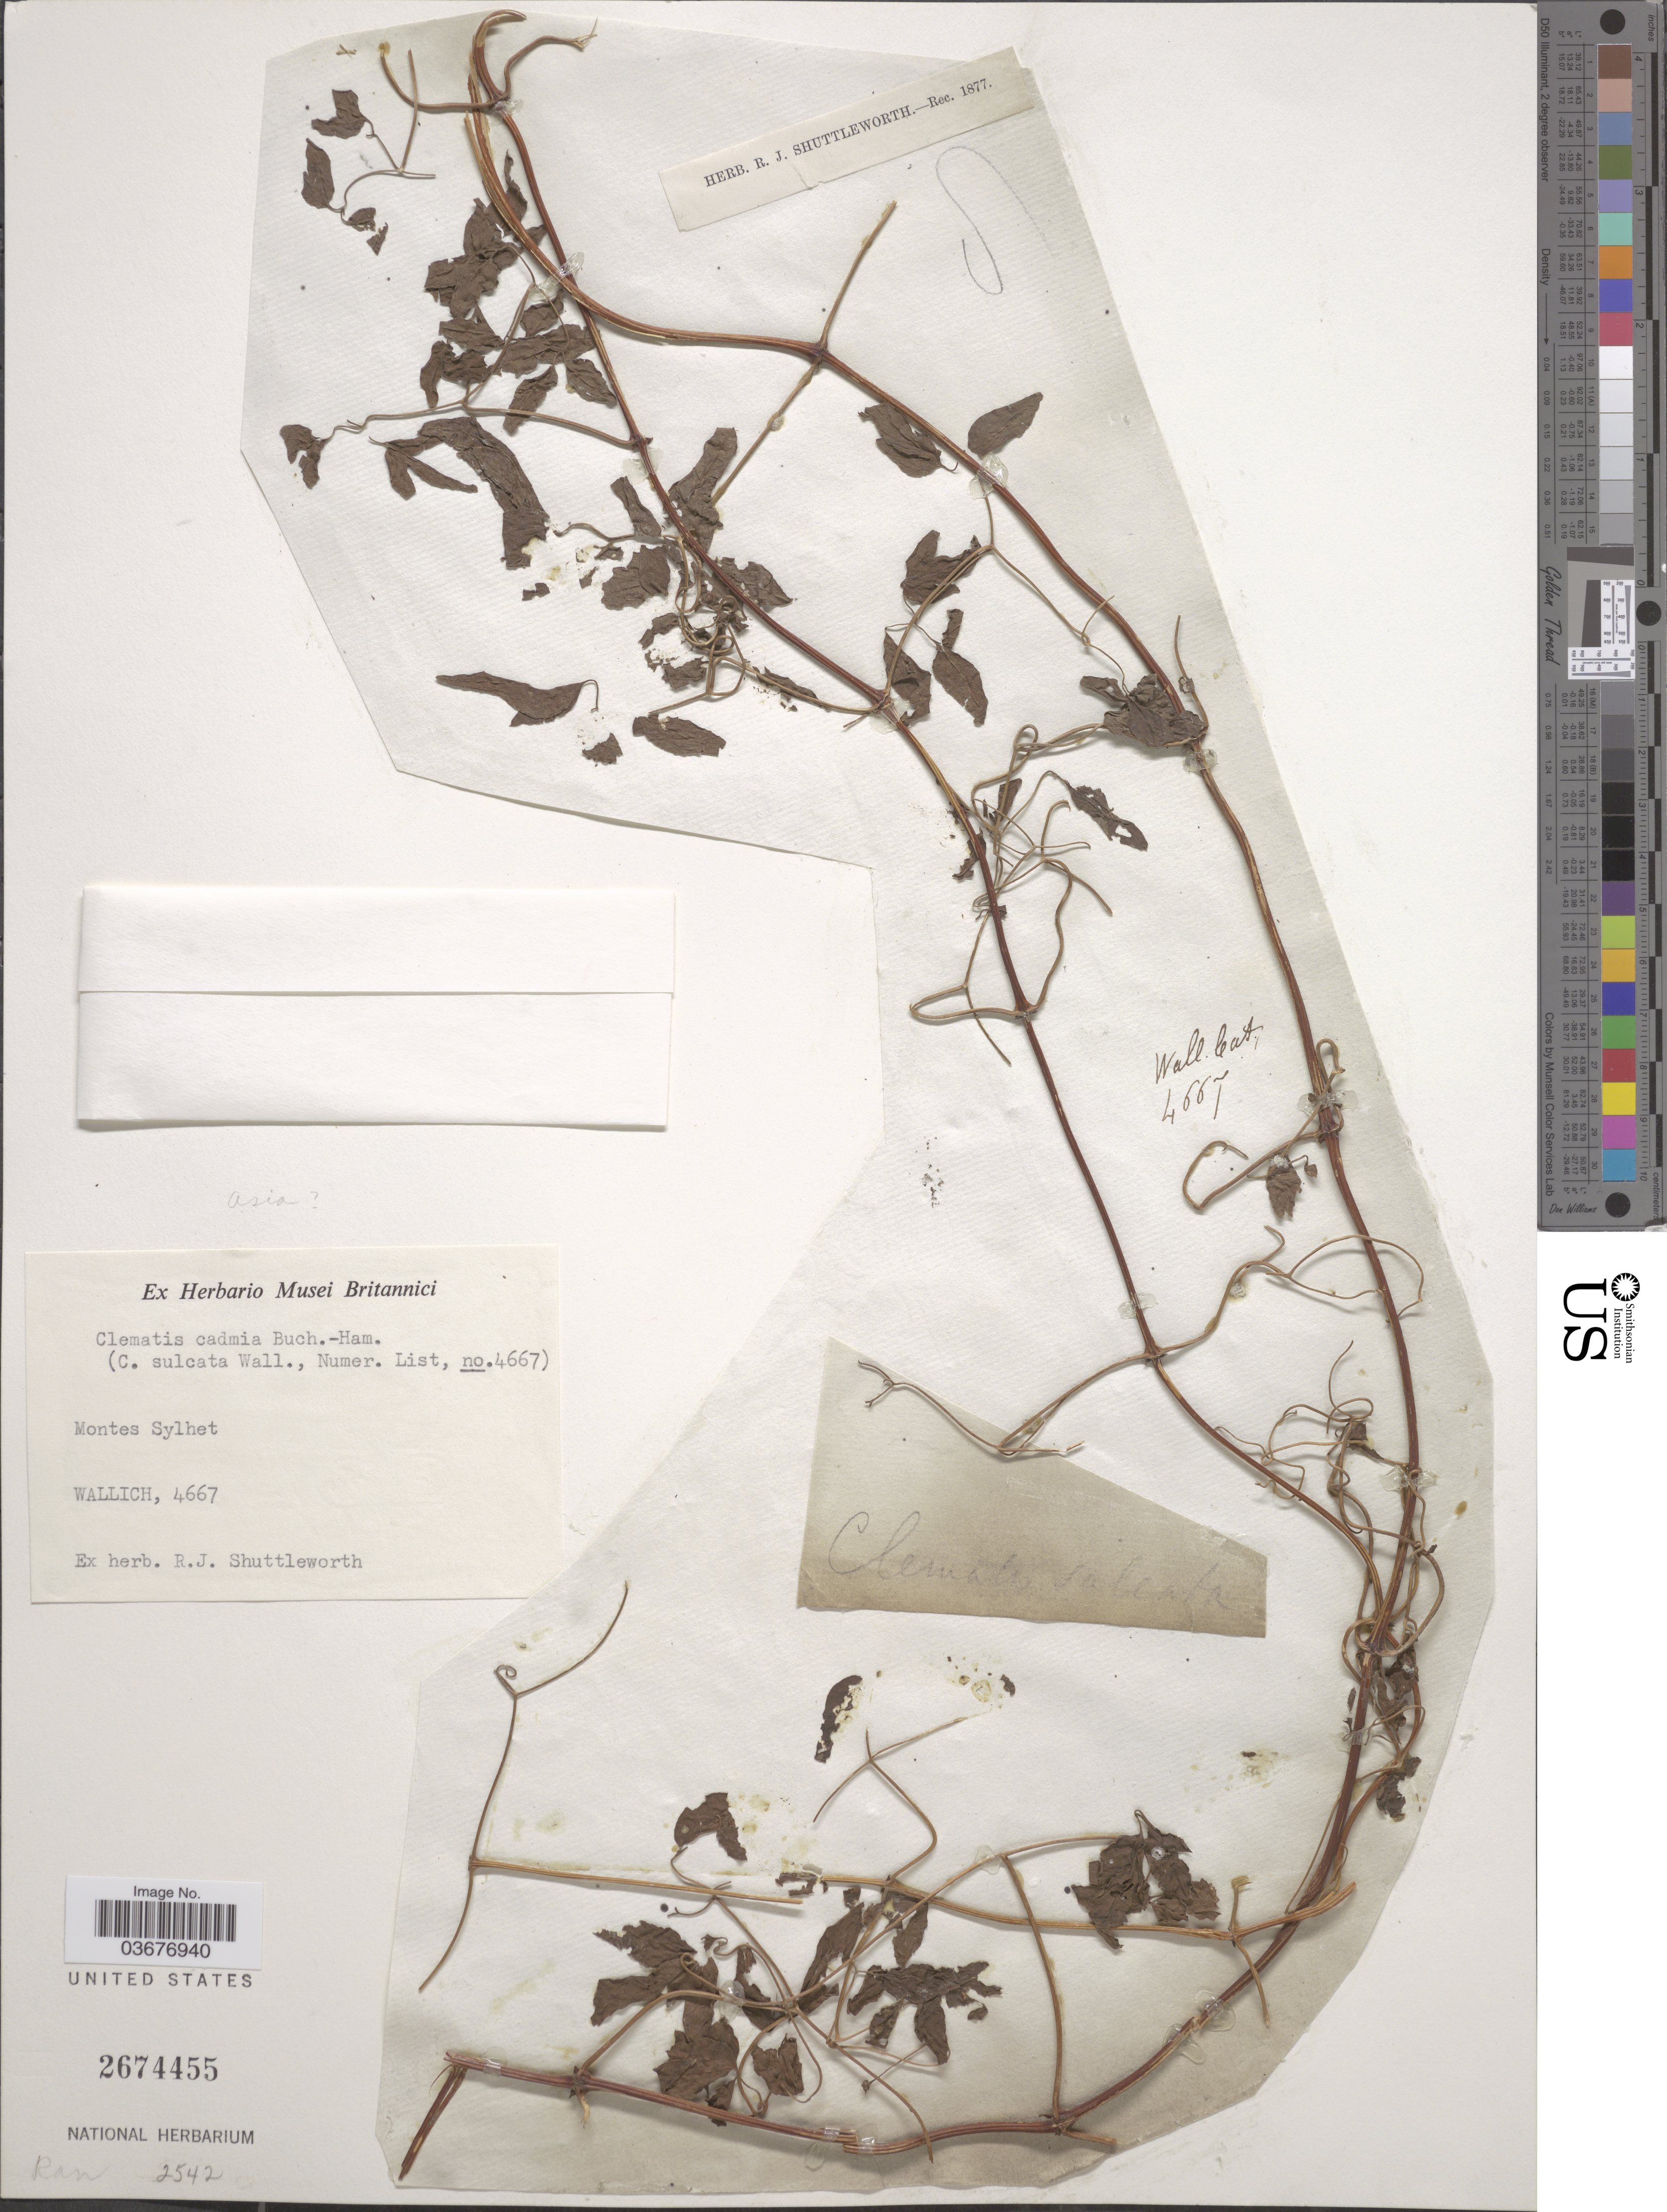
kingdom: Plantae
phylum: Tracheophyta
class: Magnoliopsida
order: Ranunculales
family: Ranunculaceae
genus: Clematis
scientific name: Clematis cadmia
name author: Buch.-Ham. ex Hook. f. & Thomson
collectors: -- Wallich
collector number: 4667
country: Bangladesh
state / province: Sylhet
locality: Montes Sylhet.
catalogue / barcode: US 2674455